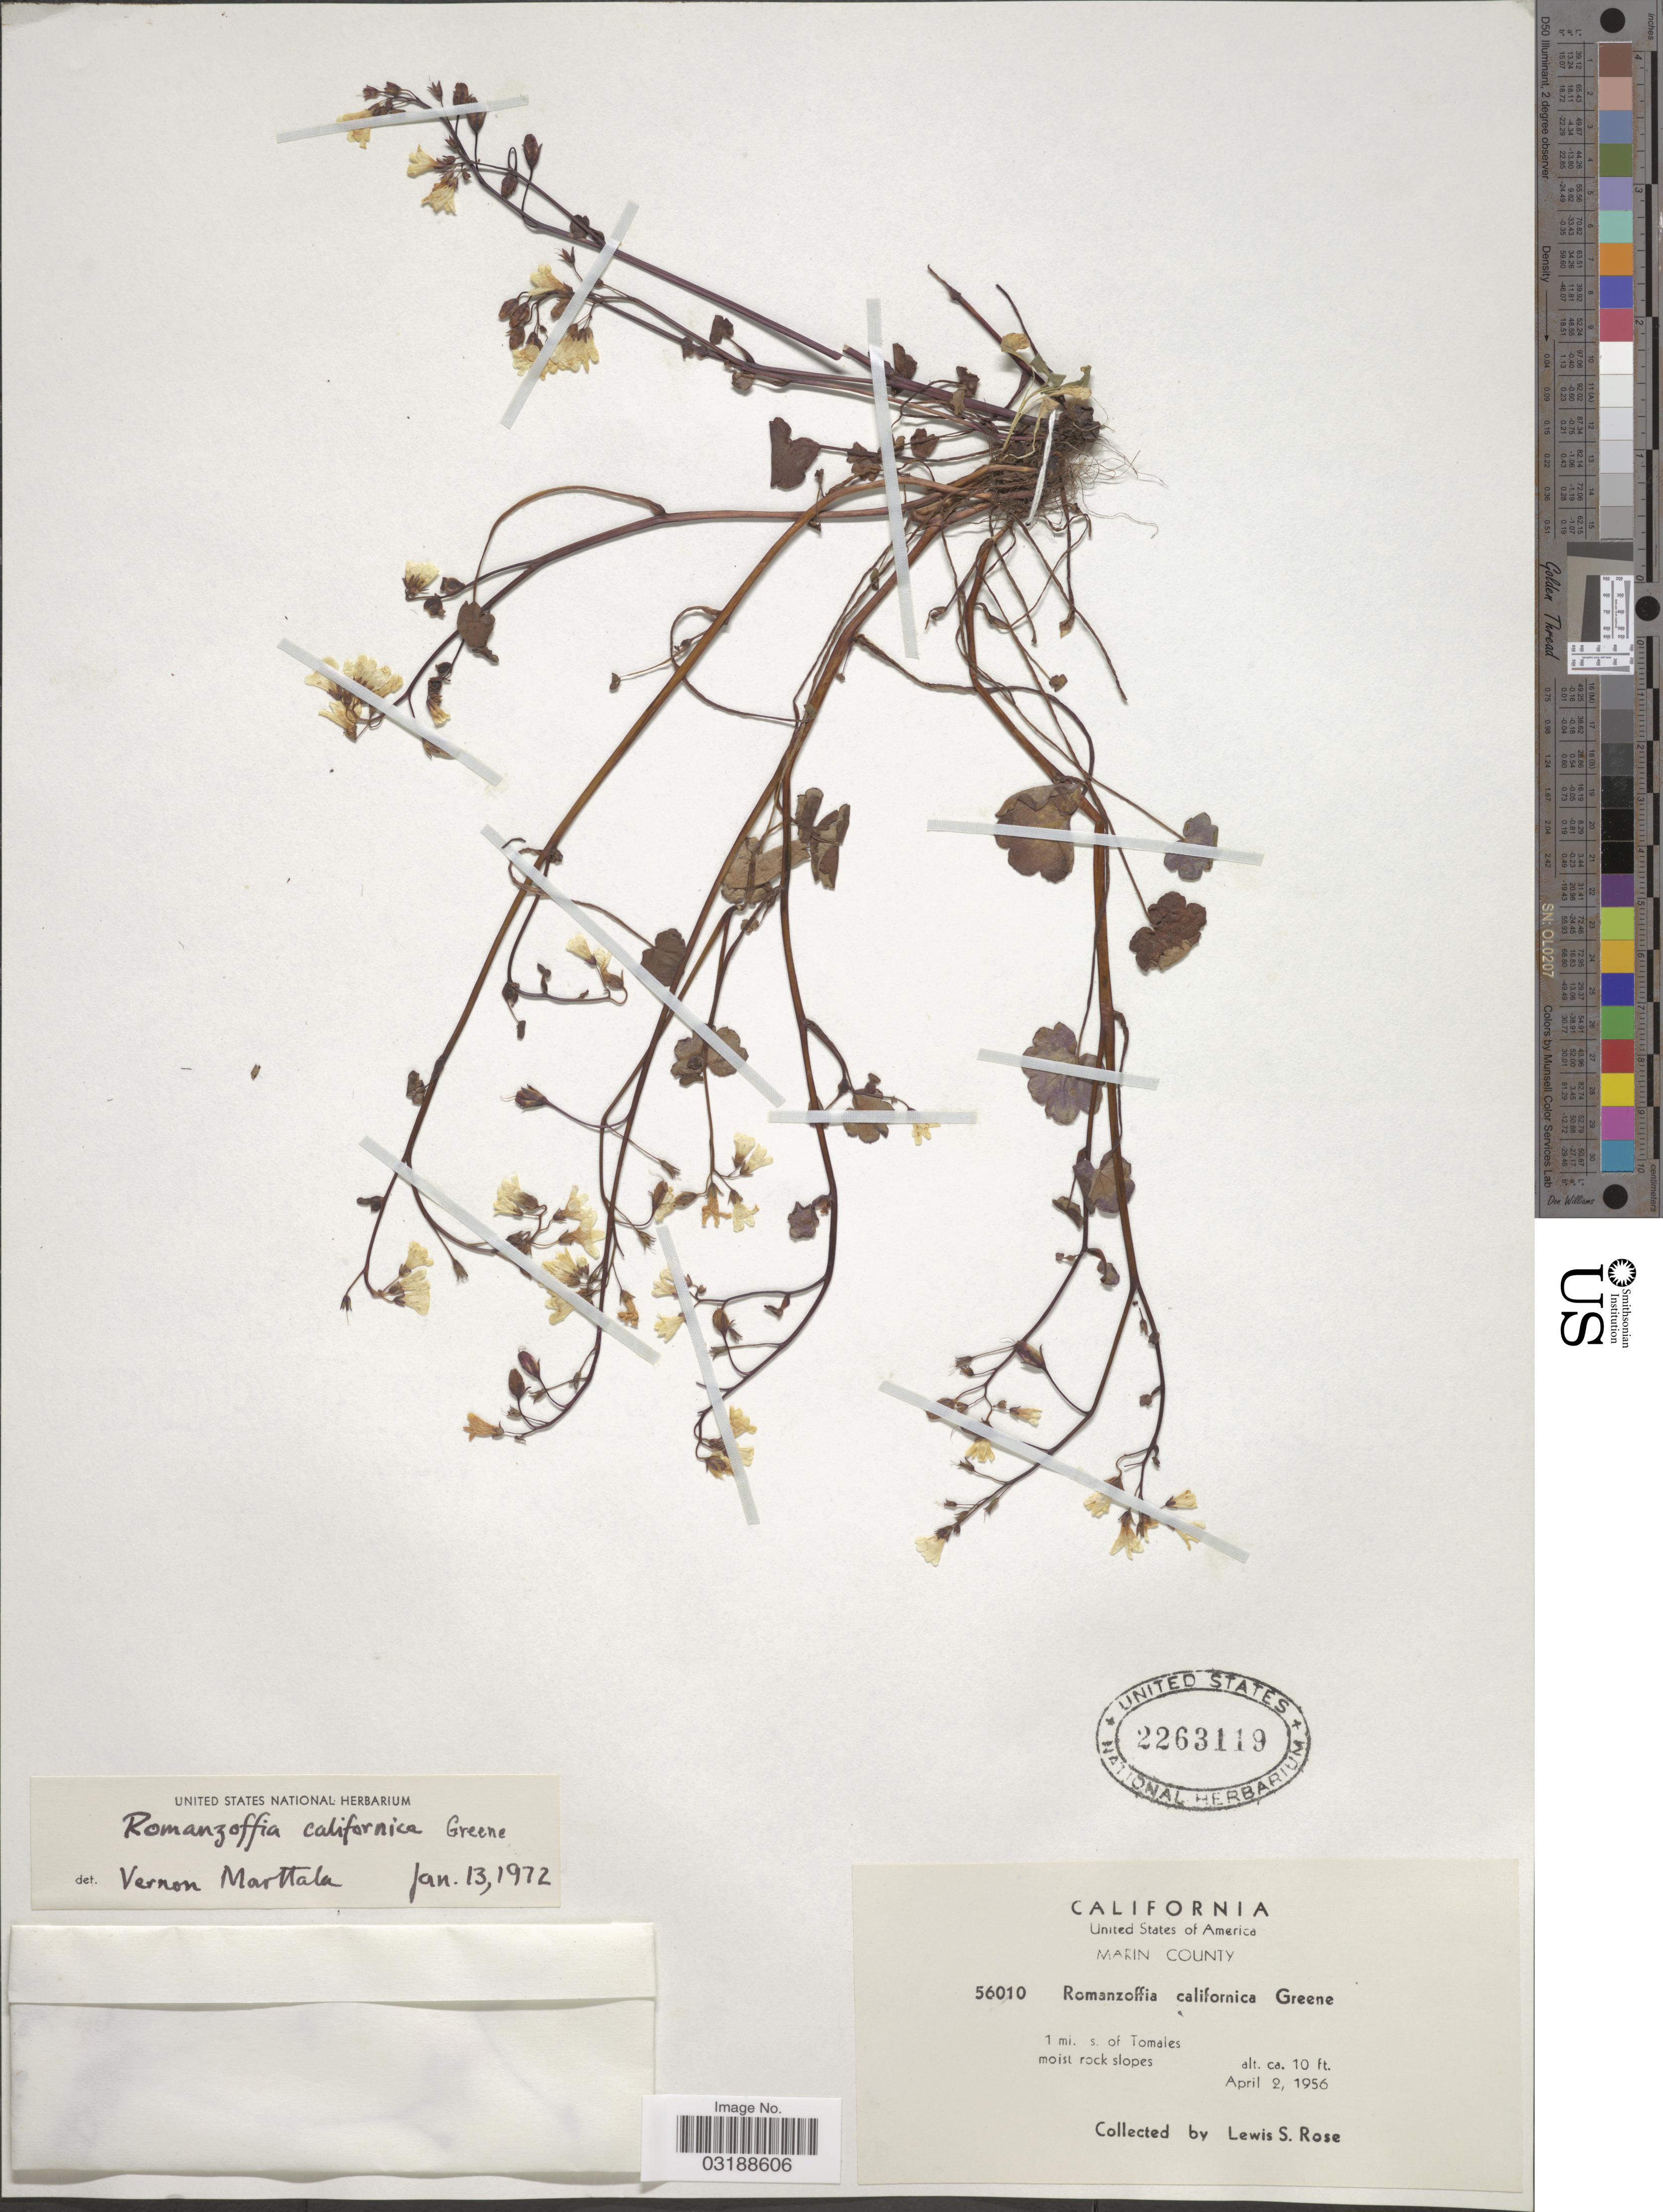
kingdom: Plantae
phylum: Tracheophyta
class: Magnoliopsida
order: Boraginales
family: Hydrophyllaceae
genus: Romanzoffia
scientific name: Romanzoffia californica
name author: Greene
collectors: L. S. Rose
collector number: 56010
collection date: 1956-04-02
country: United States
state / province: California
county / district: Marin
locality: Marin County, 1 mi. s. of Tomales.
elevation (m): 3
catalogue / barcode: US 2263119